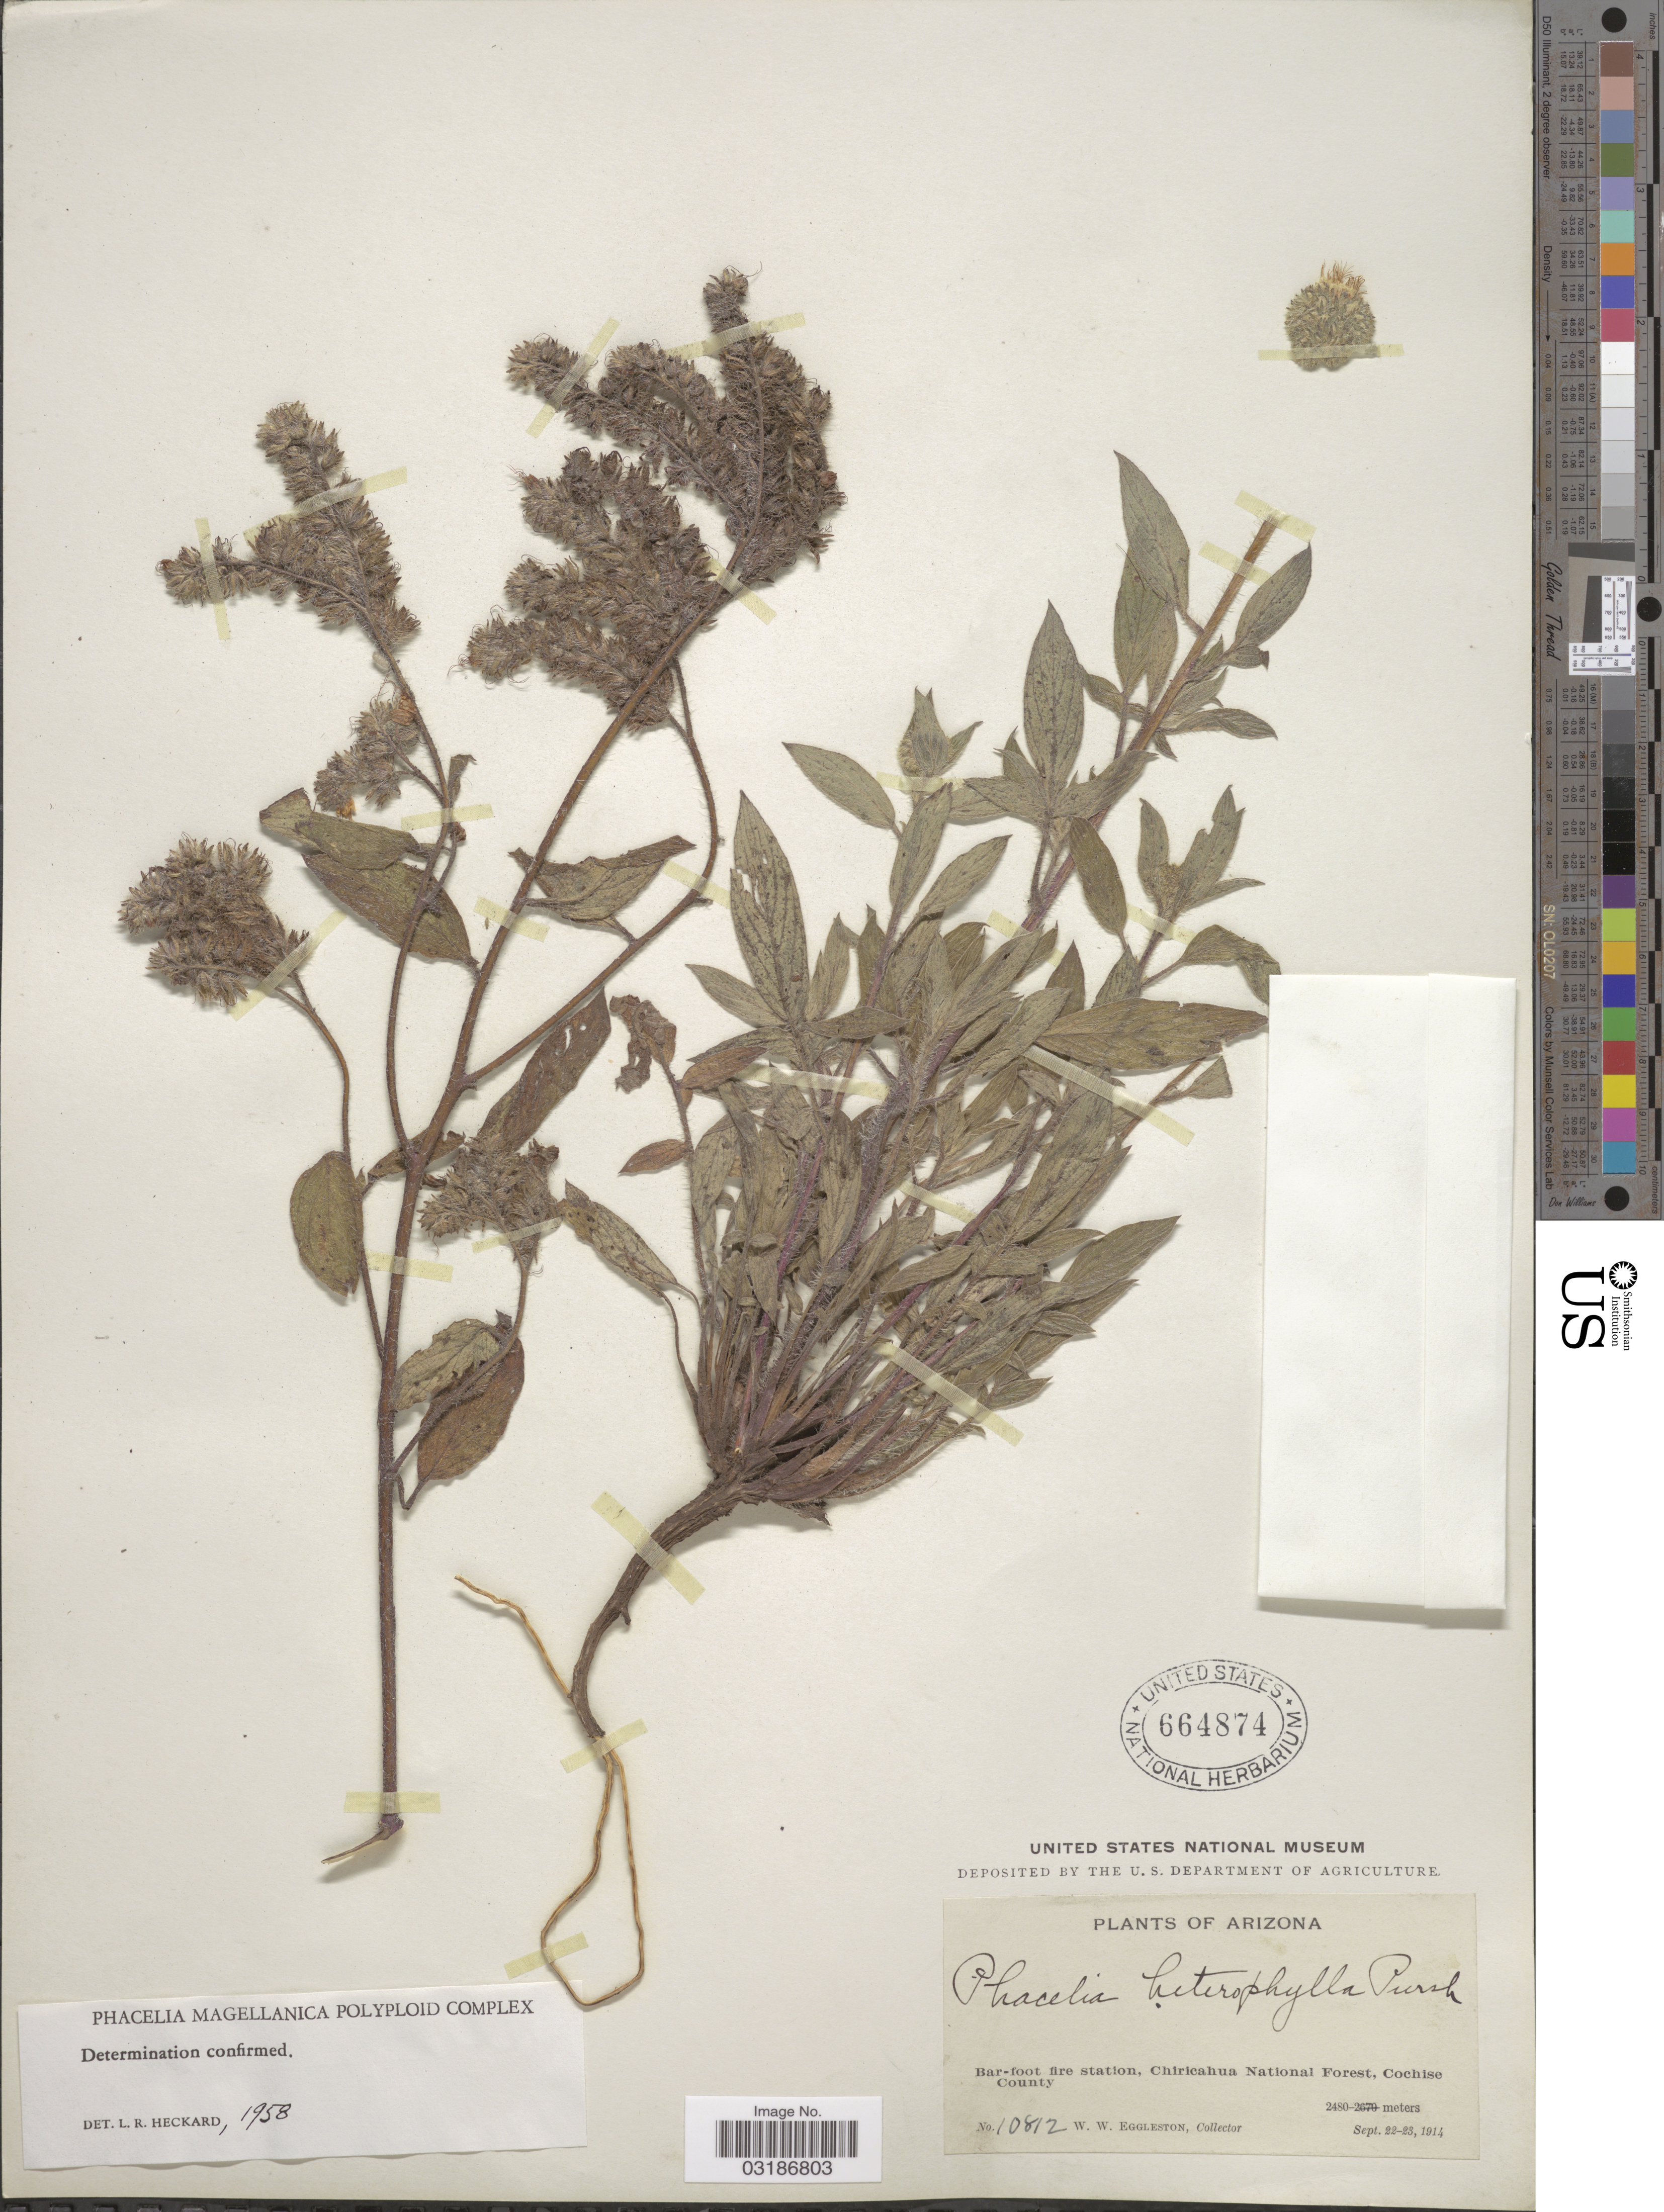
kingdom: Plantae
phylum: Tracheophyta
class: Magnoliopsida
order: Boraginales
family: Hydrophyllaceae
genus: Phacelia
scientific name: Phacelia heterophylla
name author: Pursh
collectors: W. W. Eggleston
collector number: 10812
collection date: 1914-09-22/1914-09-23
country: United States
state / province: Arizona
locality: Bar-foot fire station, Chiricahua National Forest, Cochise County.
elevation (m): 2480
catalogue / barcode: US 664874